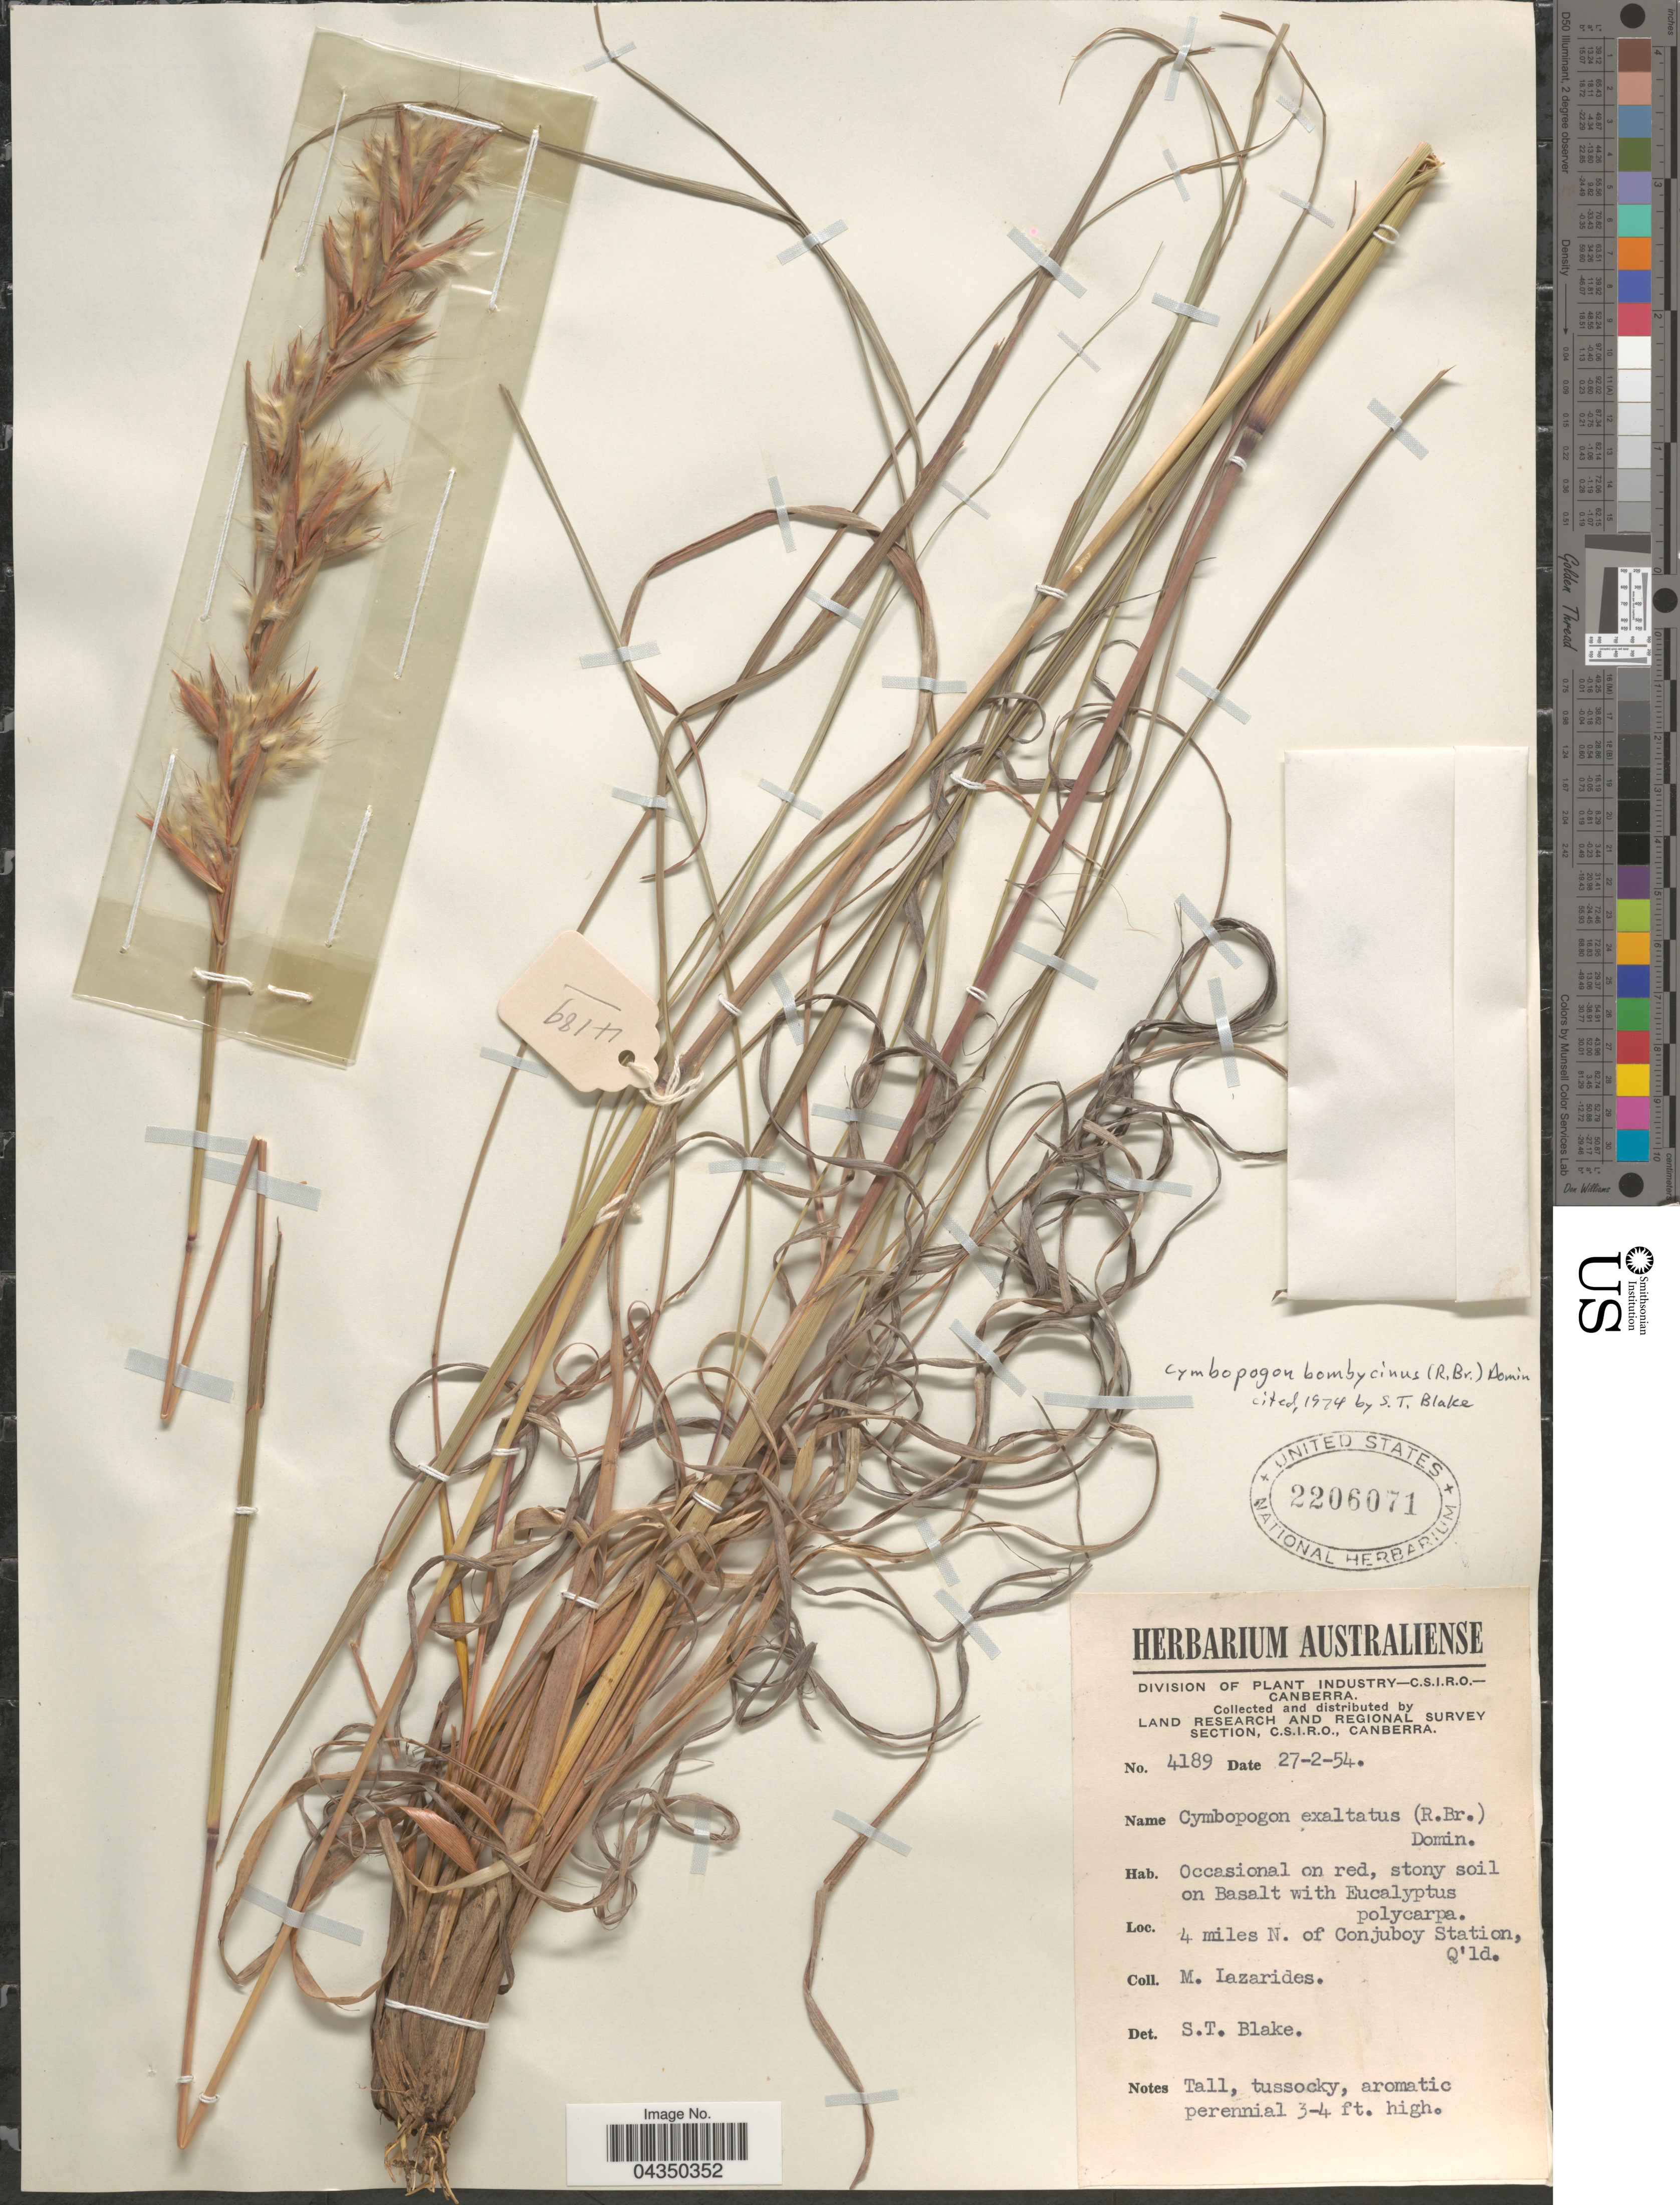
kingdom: Plantae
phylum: Tracheophyta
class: Liliopsida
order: Poales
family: Poaceae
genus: Cymbopogon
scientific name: Cymbopogon bombycinus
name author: A. Camus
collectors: M. Lazarides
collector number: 4189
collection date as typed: Transcribed d/m/y: 27/2/54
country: Australia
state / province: Queensland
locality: Land Research and Regional Survey Section. 4 miles N. of Conjuboy Station.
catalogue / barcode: US 2206071